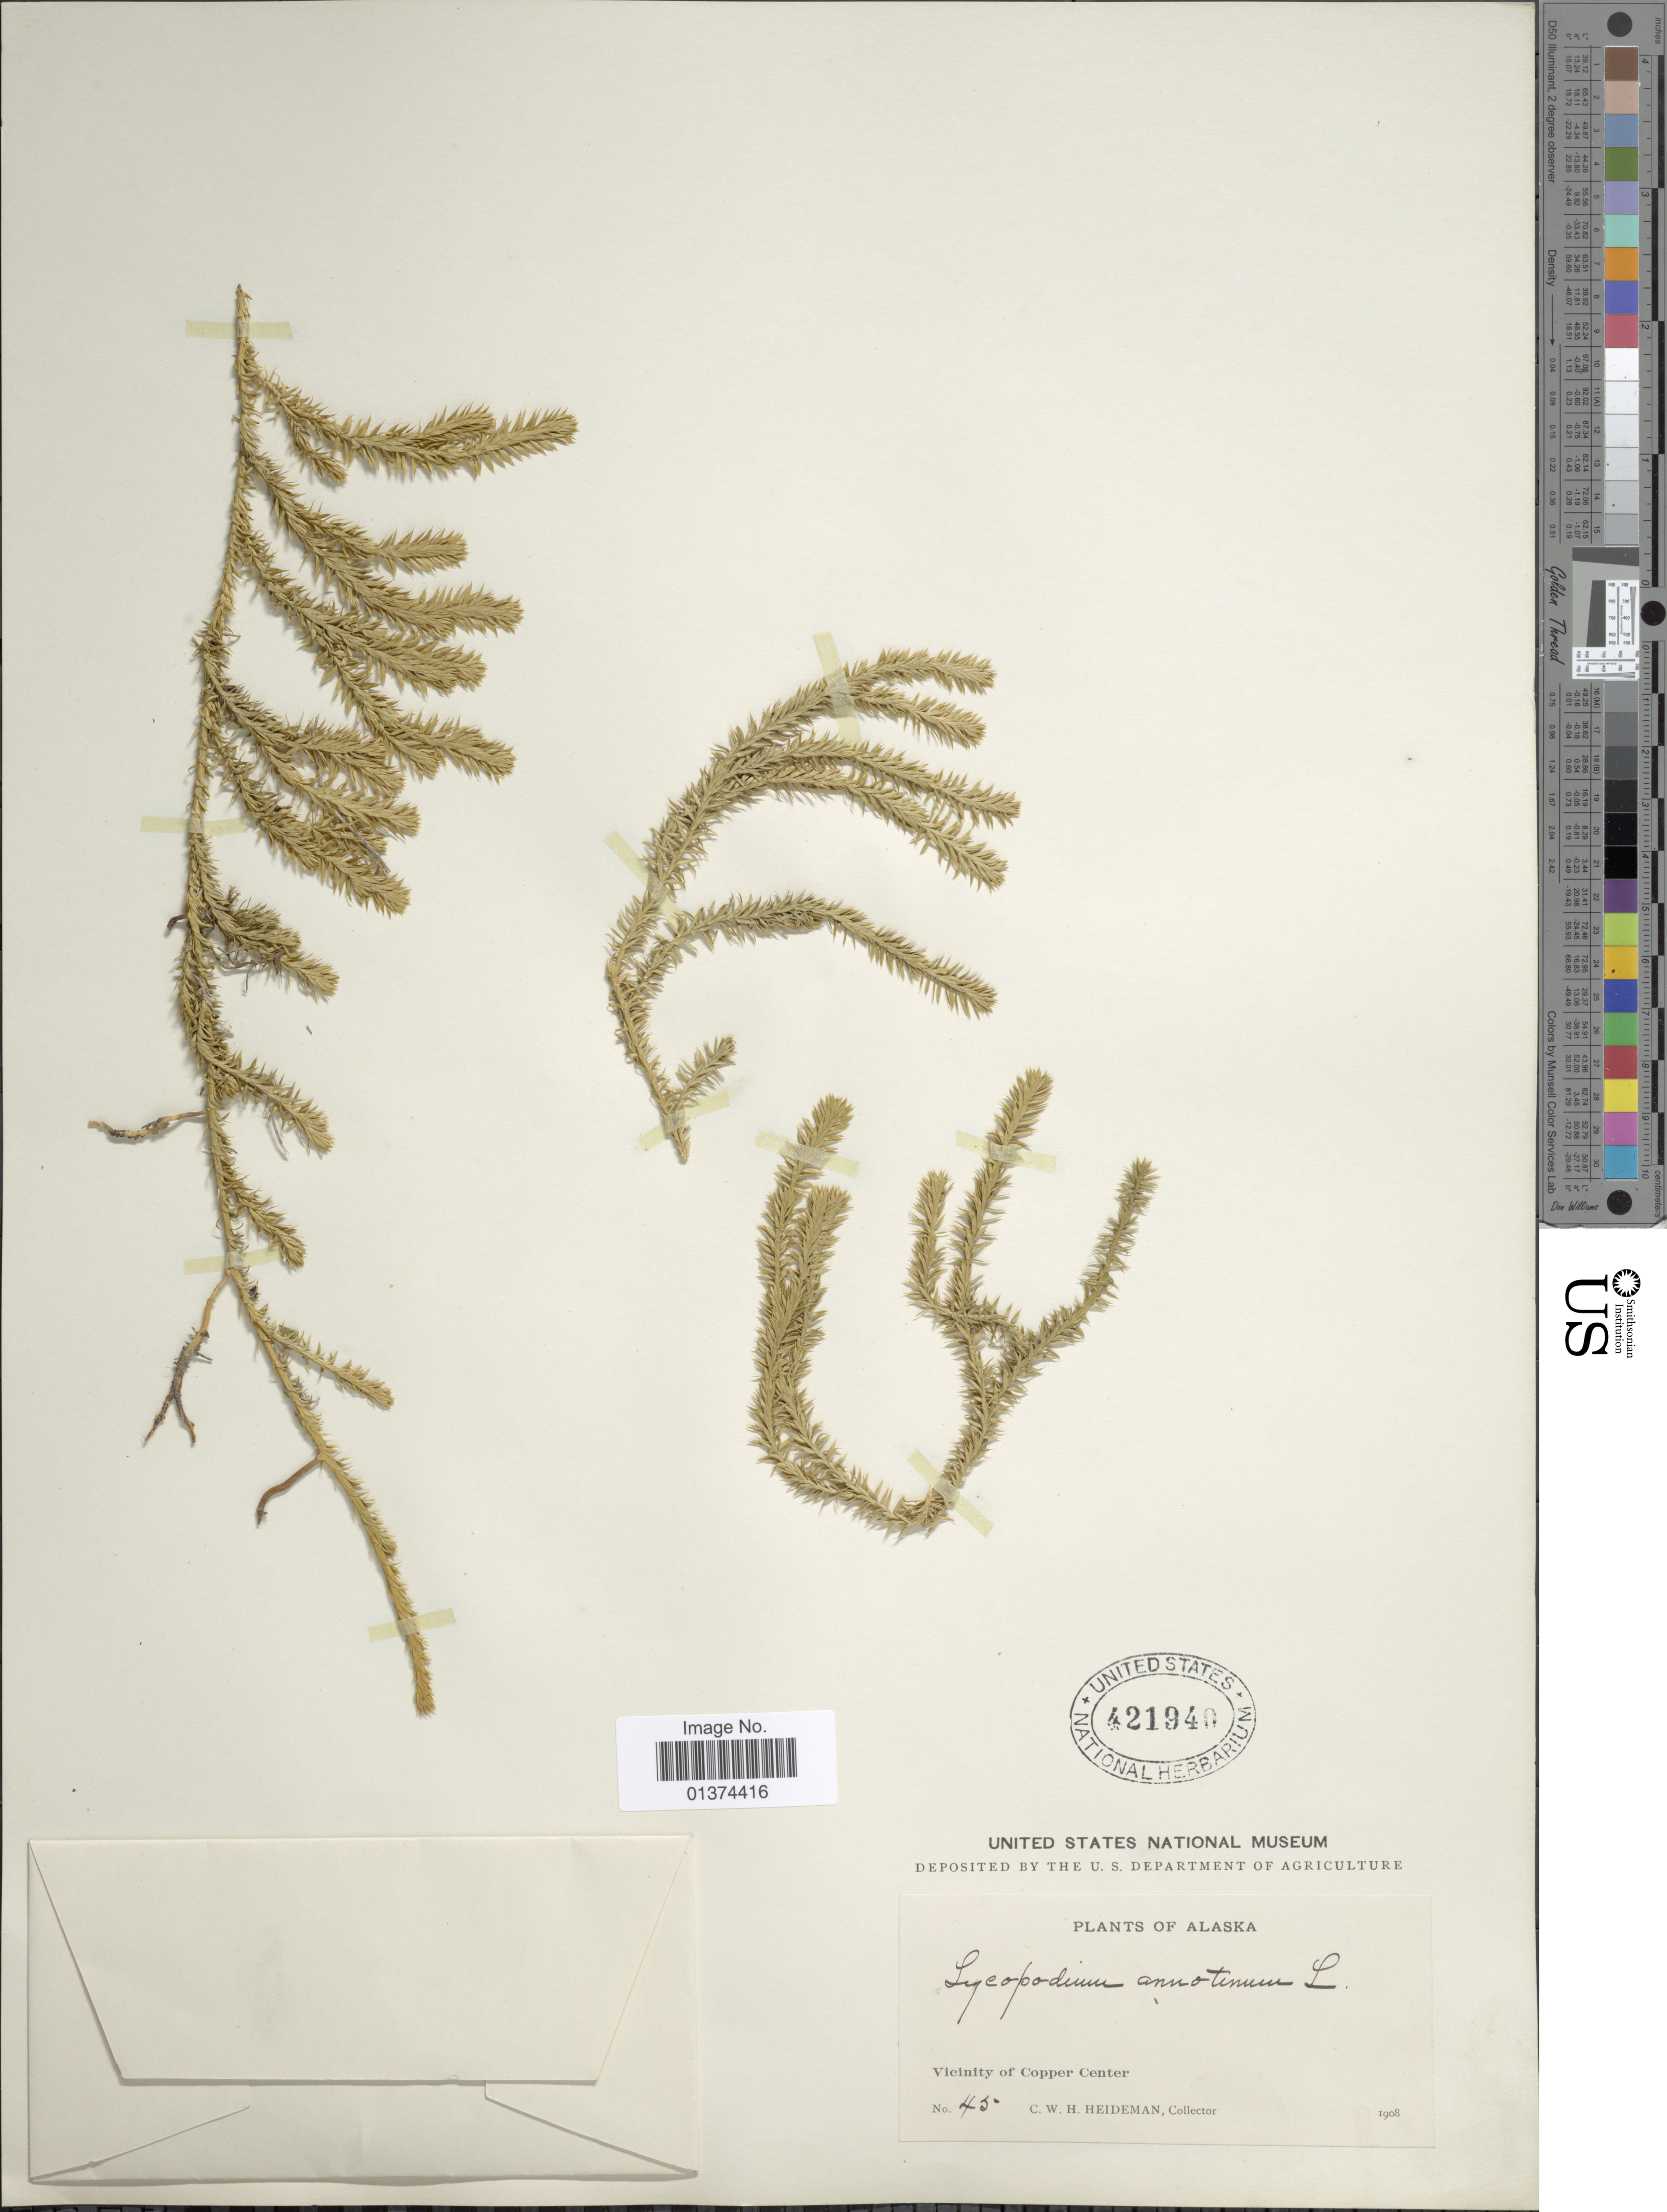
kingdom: Plantae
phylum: Tracheophyta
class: Lycopodiopsida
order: Lycopodiales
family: Lycopodiaceae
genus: Spinulum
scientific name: Spinulum annotinum subsp. annotinum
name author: (L.) A. Haines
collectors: C. Heideman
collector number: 45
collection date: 1908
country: United States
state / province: Alaska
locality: Vicinity of Copper Center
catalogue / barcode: US 421940